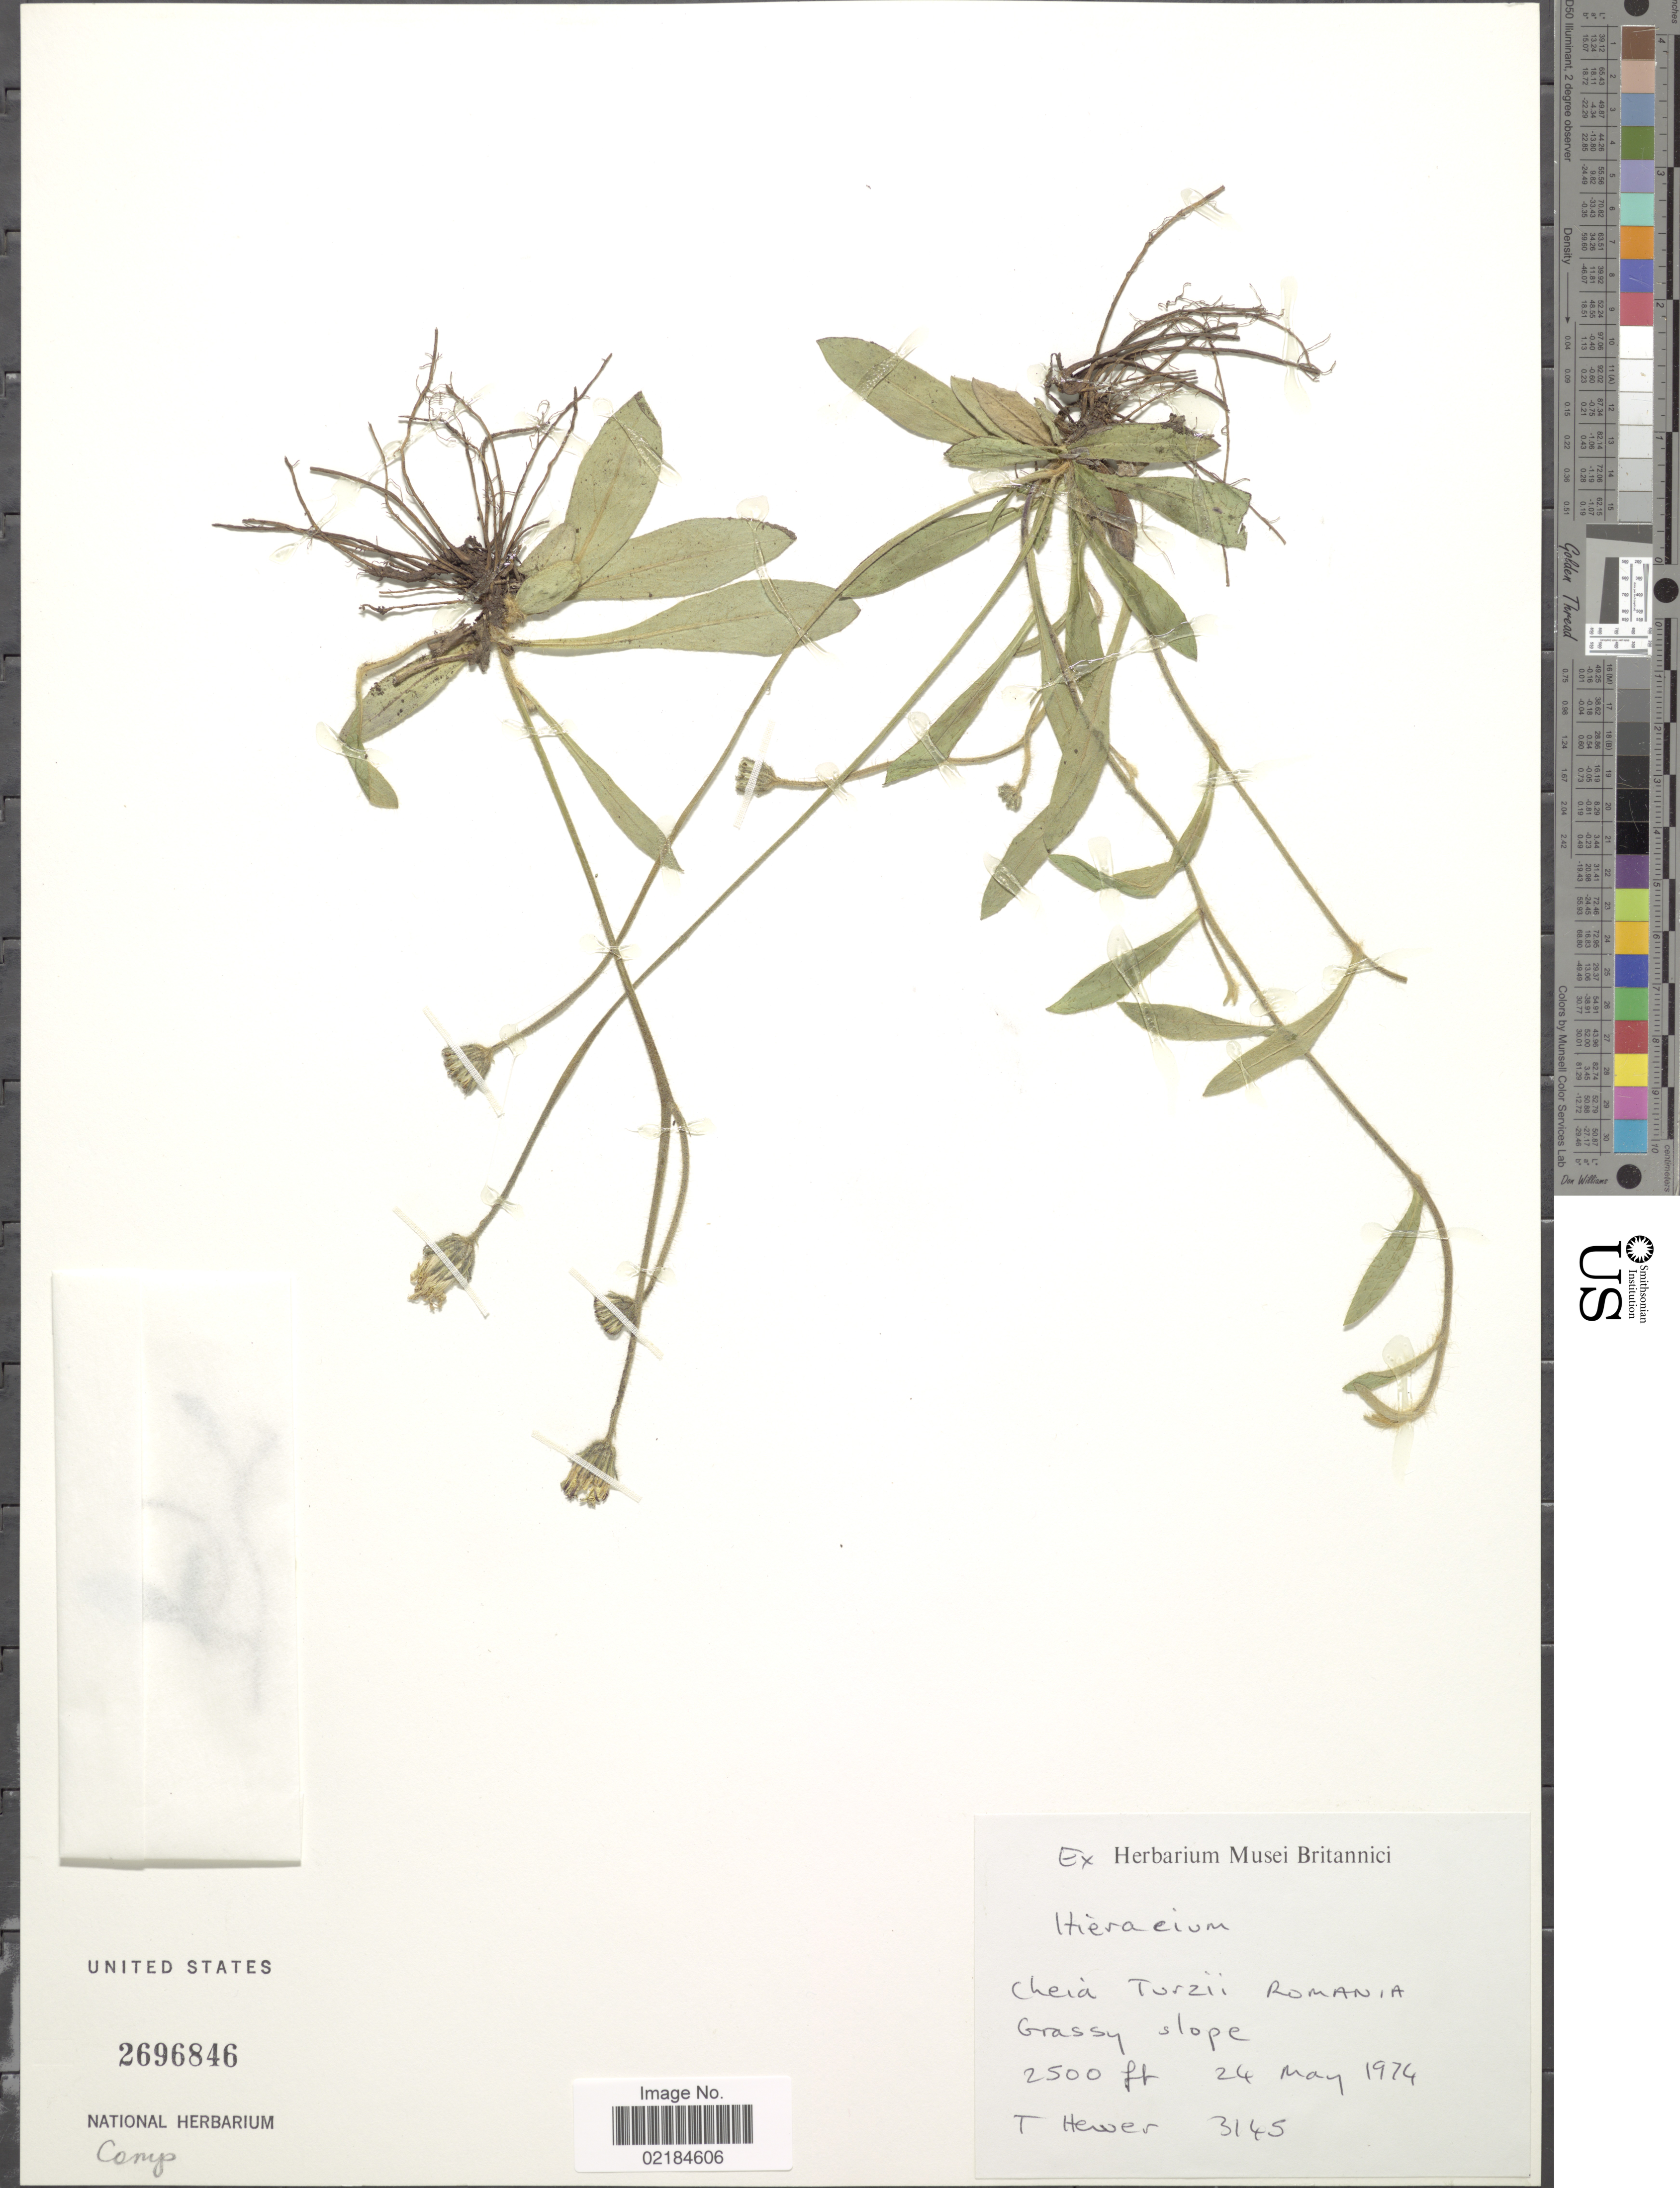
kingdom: Plantae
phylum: Tracheophyta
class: Magnoliopsida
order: Asterales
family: Asteraceae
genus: Hieracium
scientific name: Hieracium repandulare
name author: Druce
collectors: T. Hewer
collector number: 3145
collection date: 1974-05-24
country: Romania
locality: Cheia Turzii Romania, Grassy slope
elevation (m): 762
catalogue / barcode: US 2696846